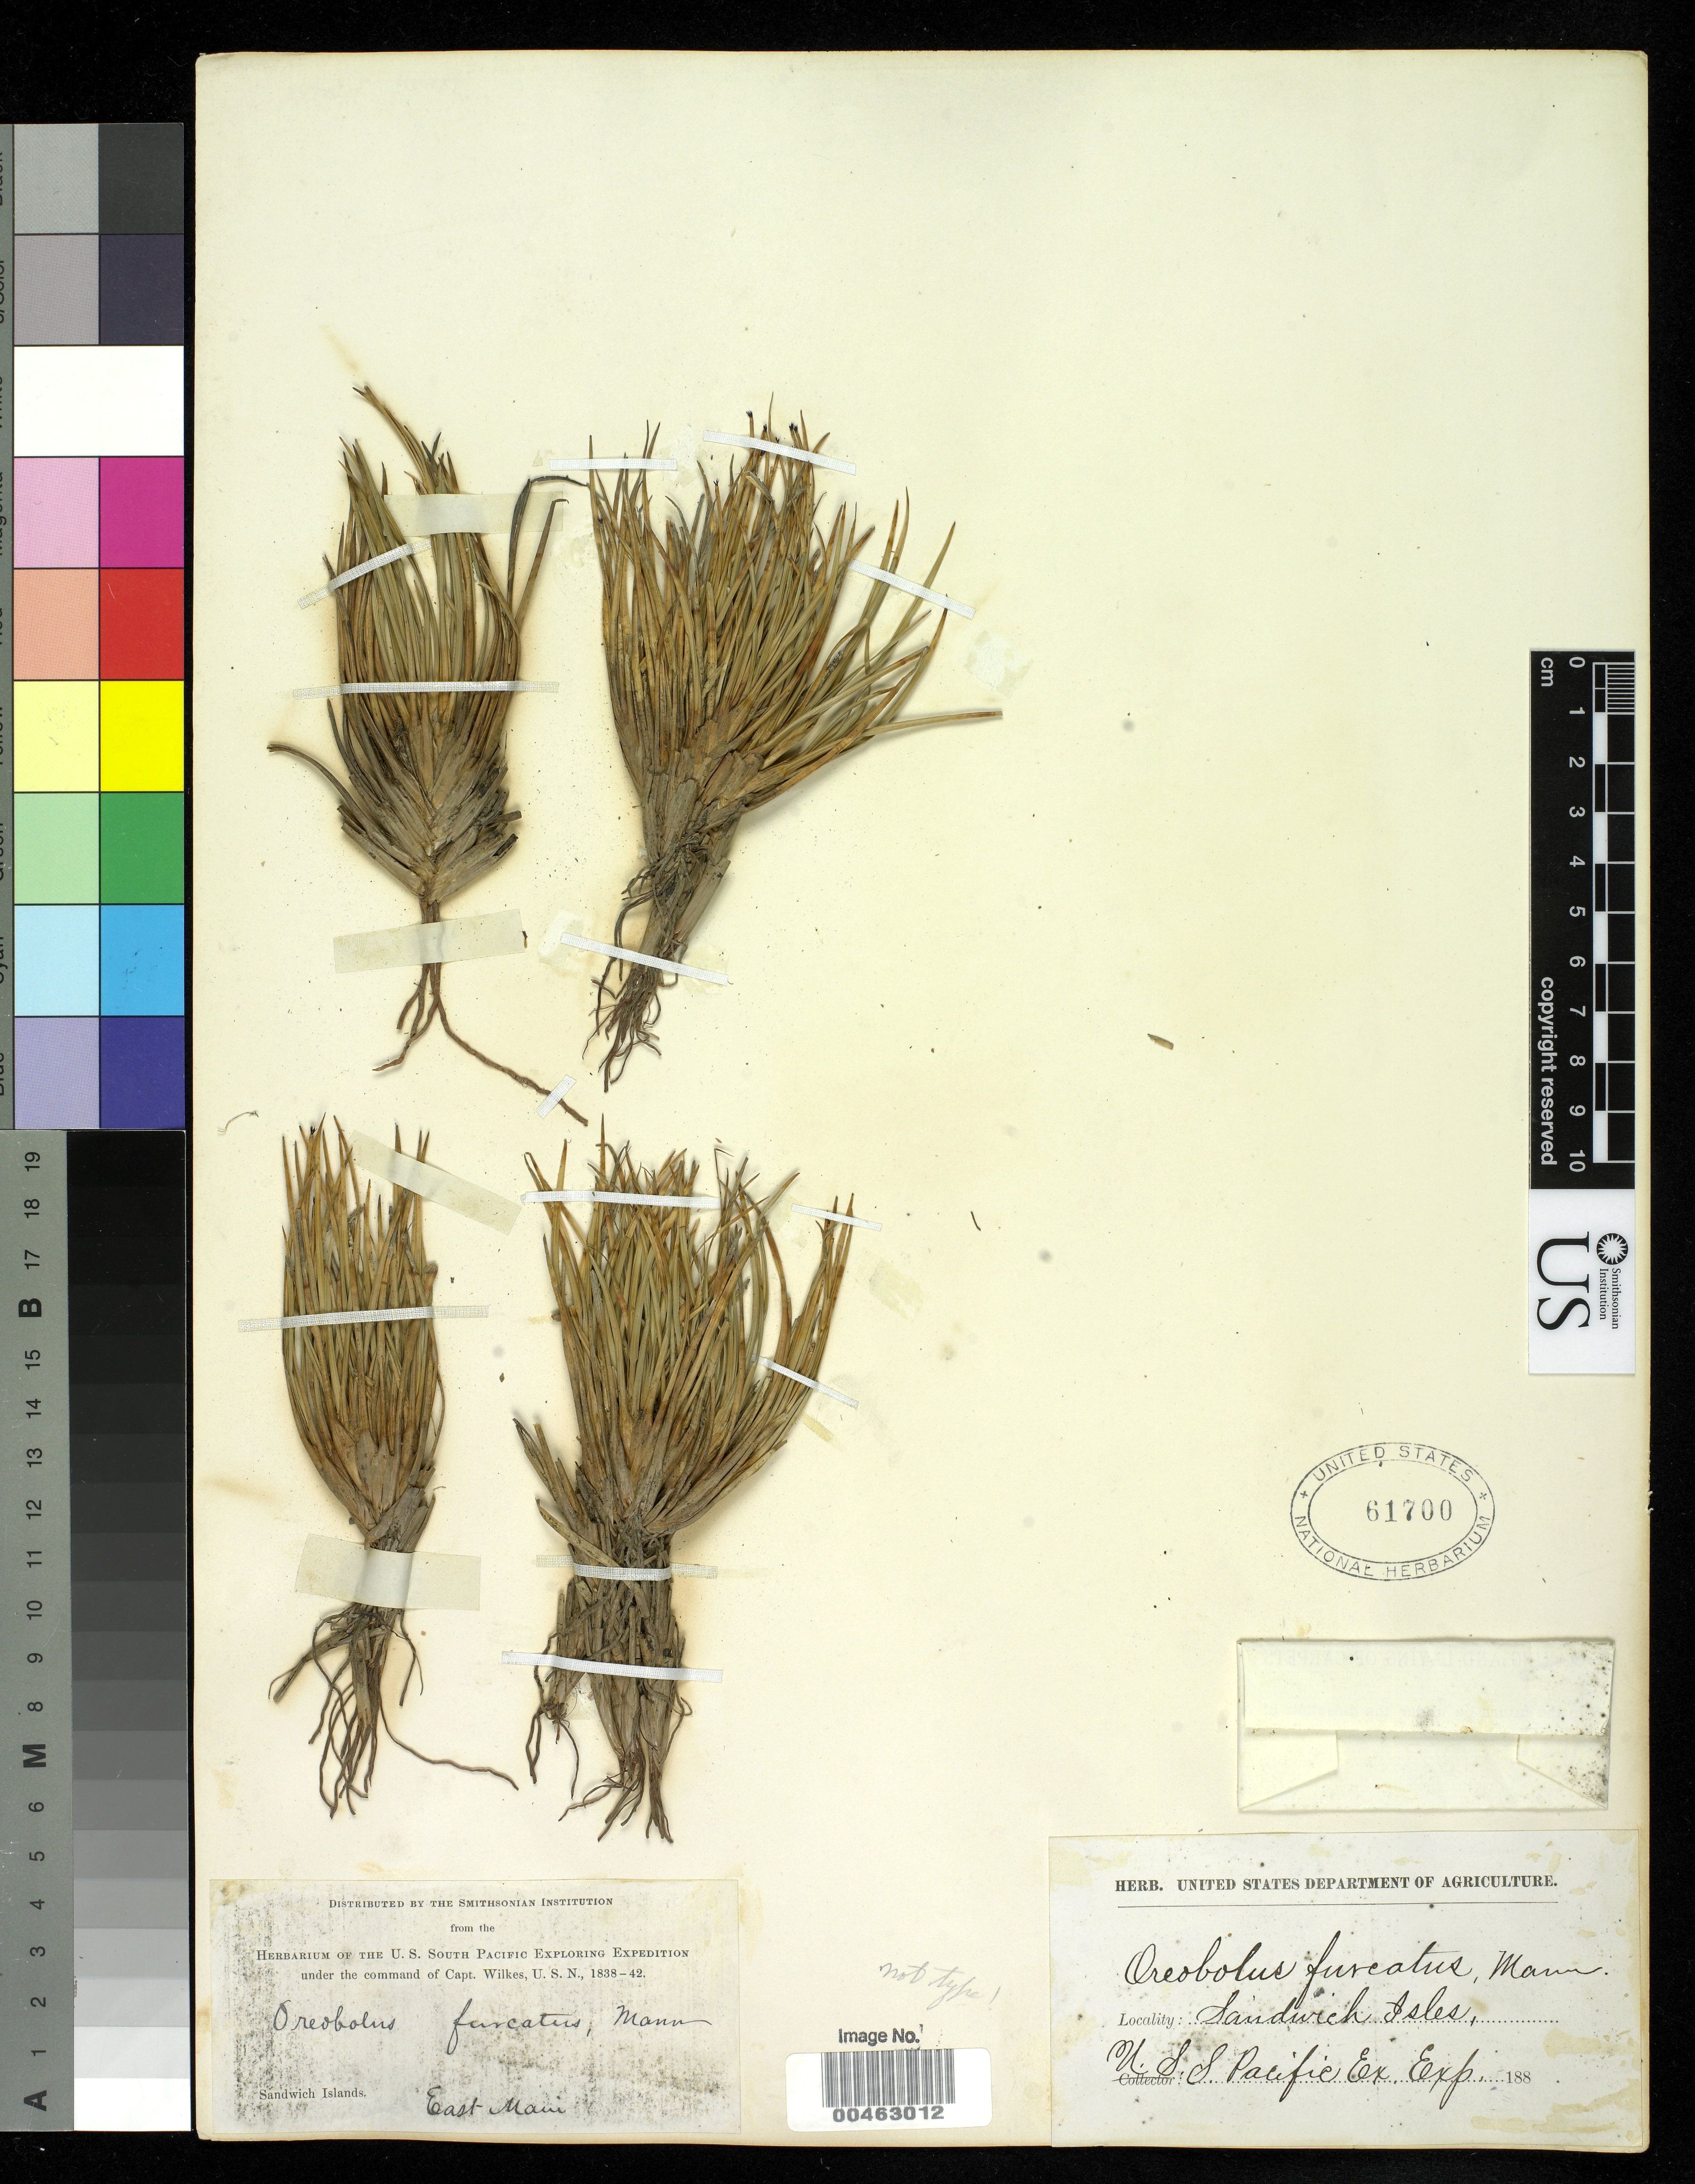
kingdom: Plantae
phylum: Tracheophyta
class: Liliopsida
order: Poales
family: Cyperaceae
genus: Oreobolus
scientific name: Oreobolus furcatus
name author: H. Mann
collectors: Wilkes Explor. Exped.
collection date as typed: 1838 to -- --- 1842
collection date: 1838/1842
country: United States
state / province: Hawaii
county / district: Maui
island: Maui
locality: E Maui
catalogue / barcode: US 61700